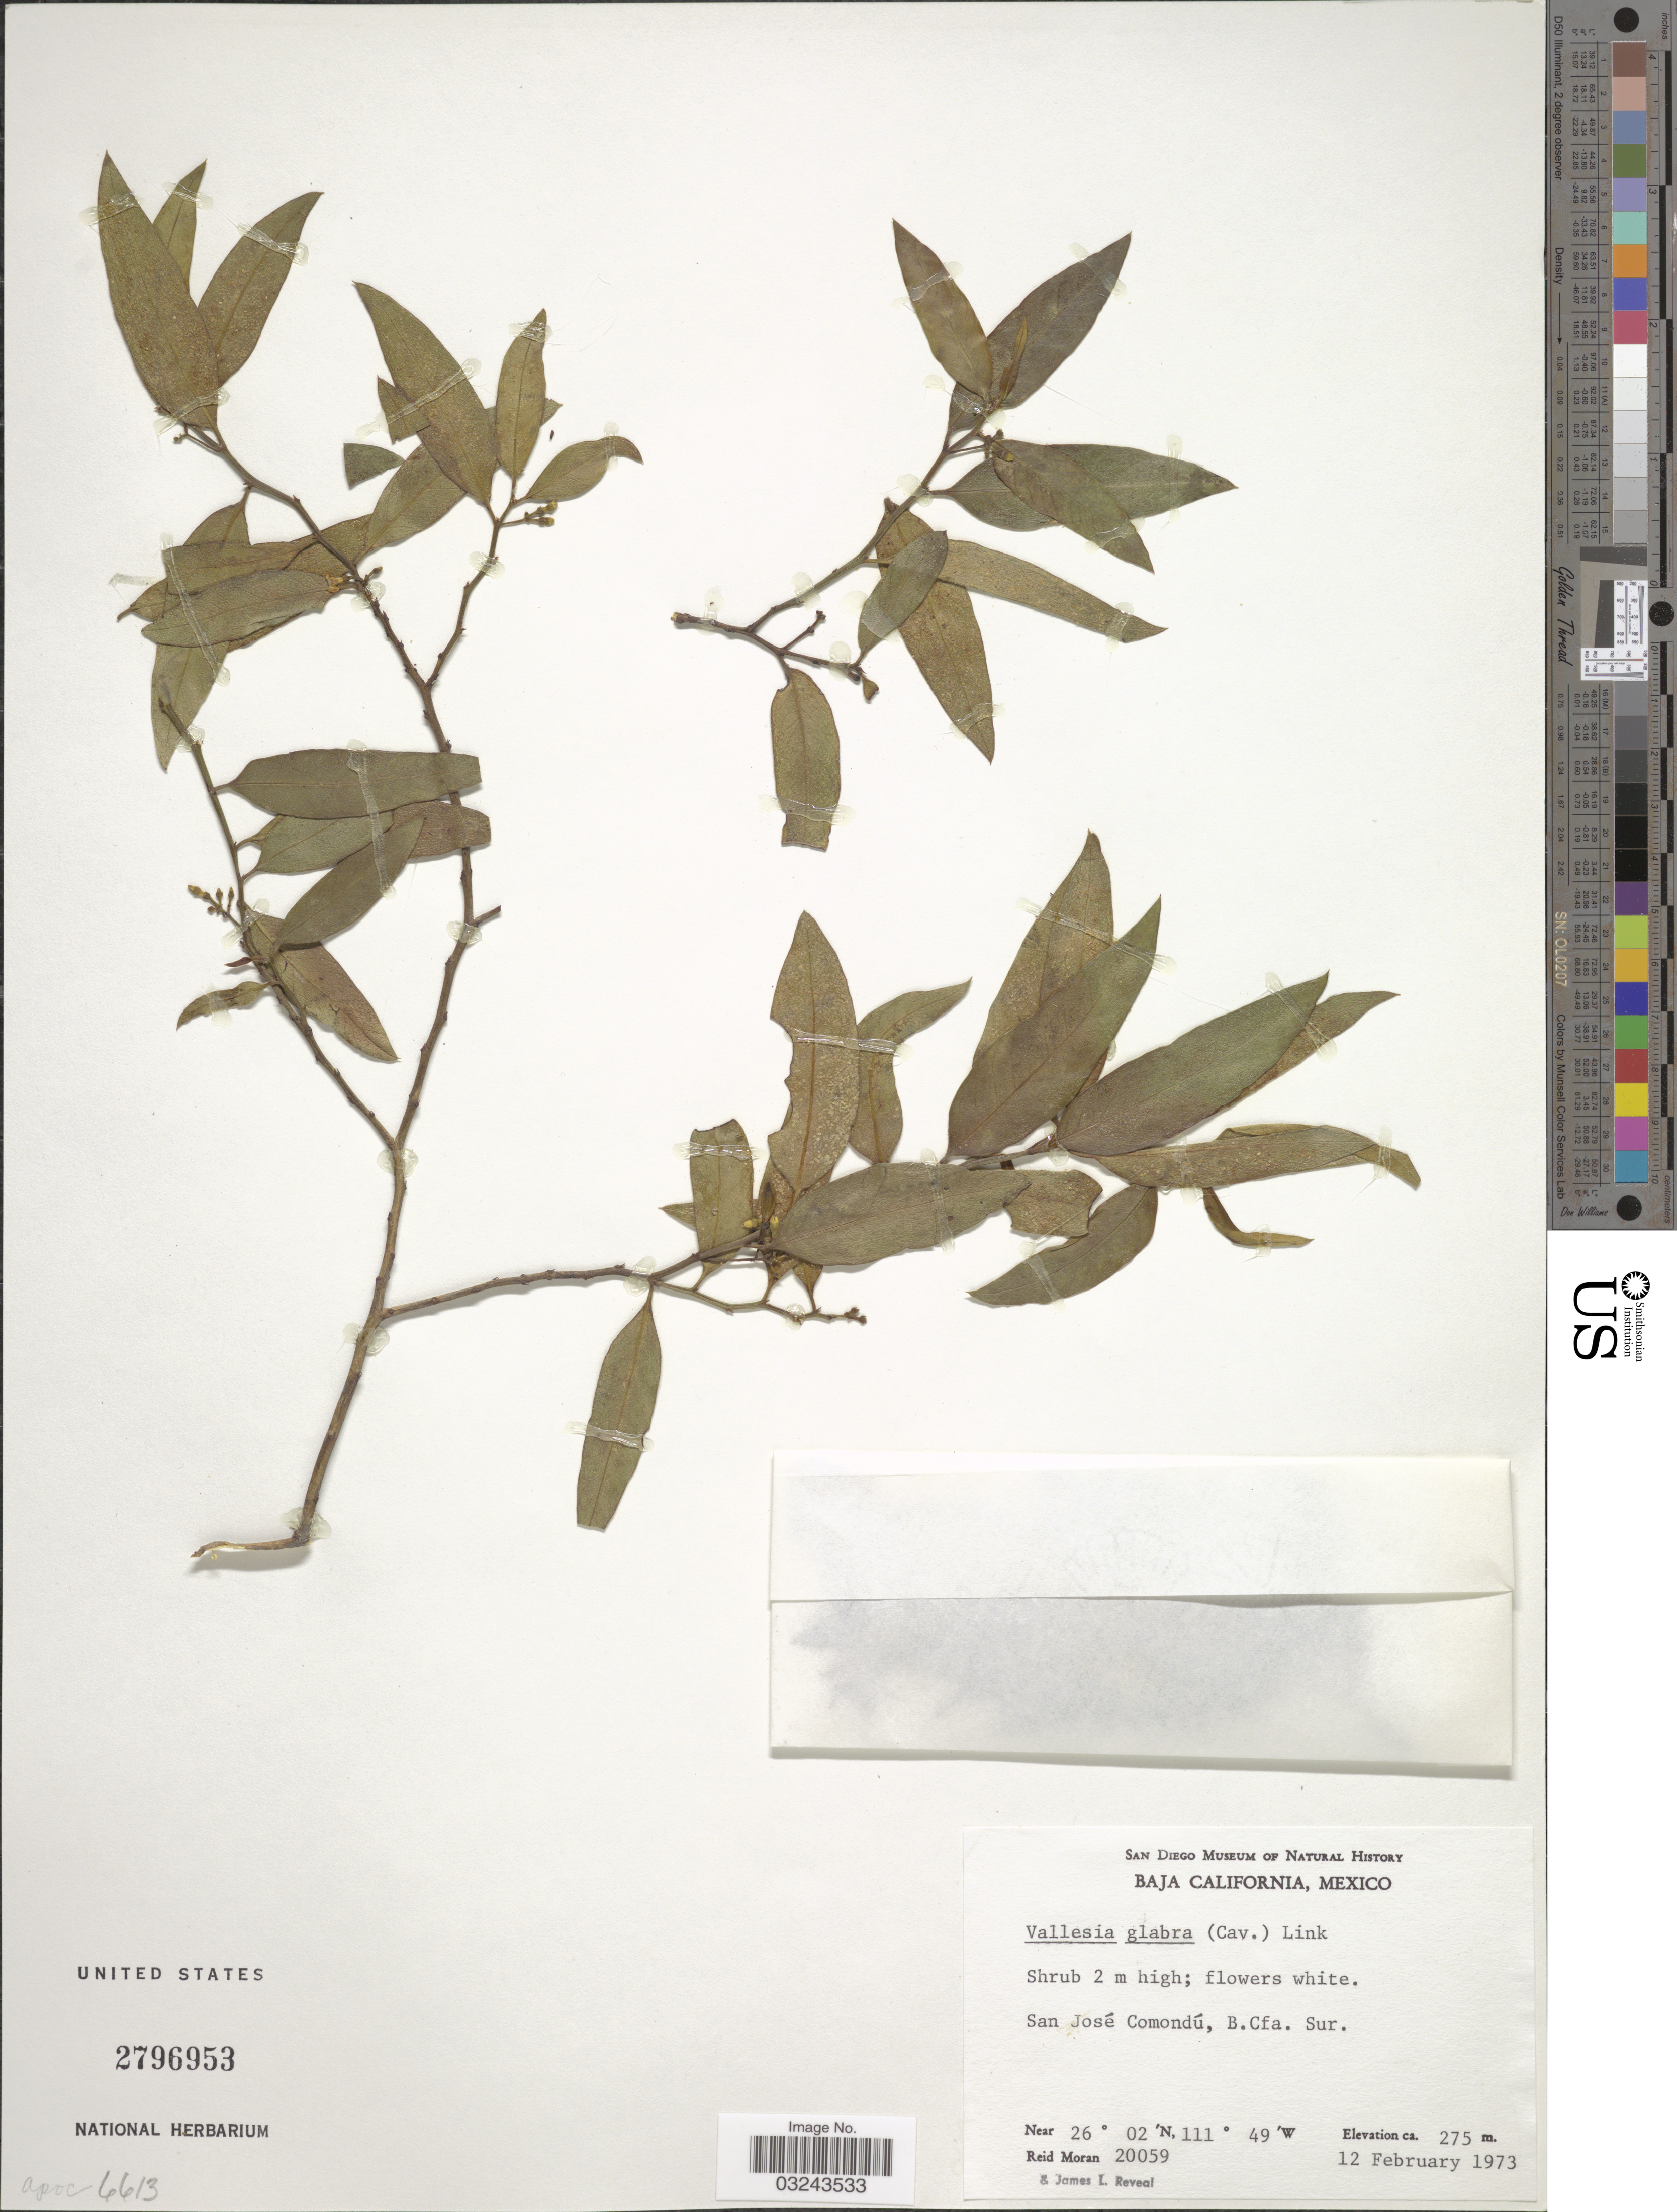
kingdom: Plantae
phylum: Tracheophyta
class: Magnoliopsida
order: Gentianales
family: Apocynaceae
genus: Vallesia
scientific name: Vallesia glabra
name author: (Cav.) Link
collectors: R. Moran & J. L. Reveal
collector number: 20059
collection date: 1973-02-12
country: Mexico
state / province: Baja California Sur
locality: San José Comondú, B. Cfa., Sur.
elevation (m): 275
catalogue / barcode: US 2796953